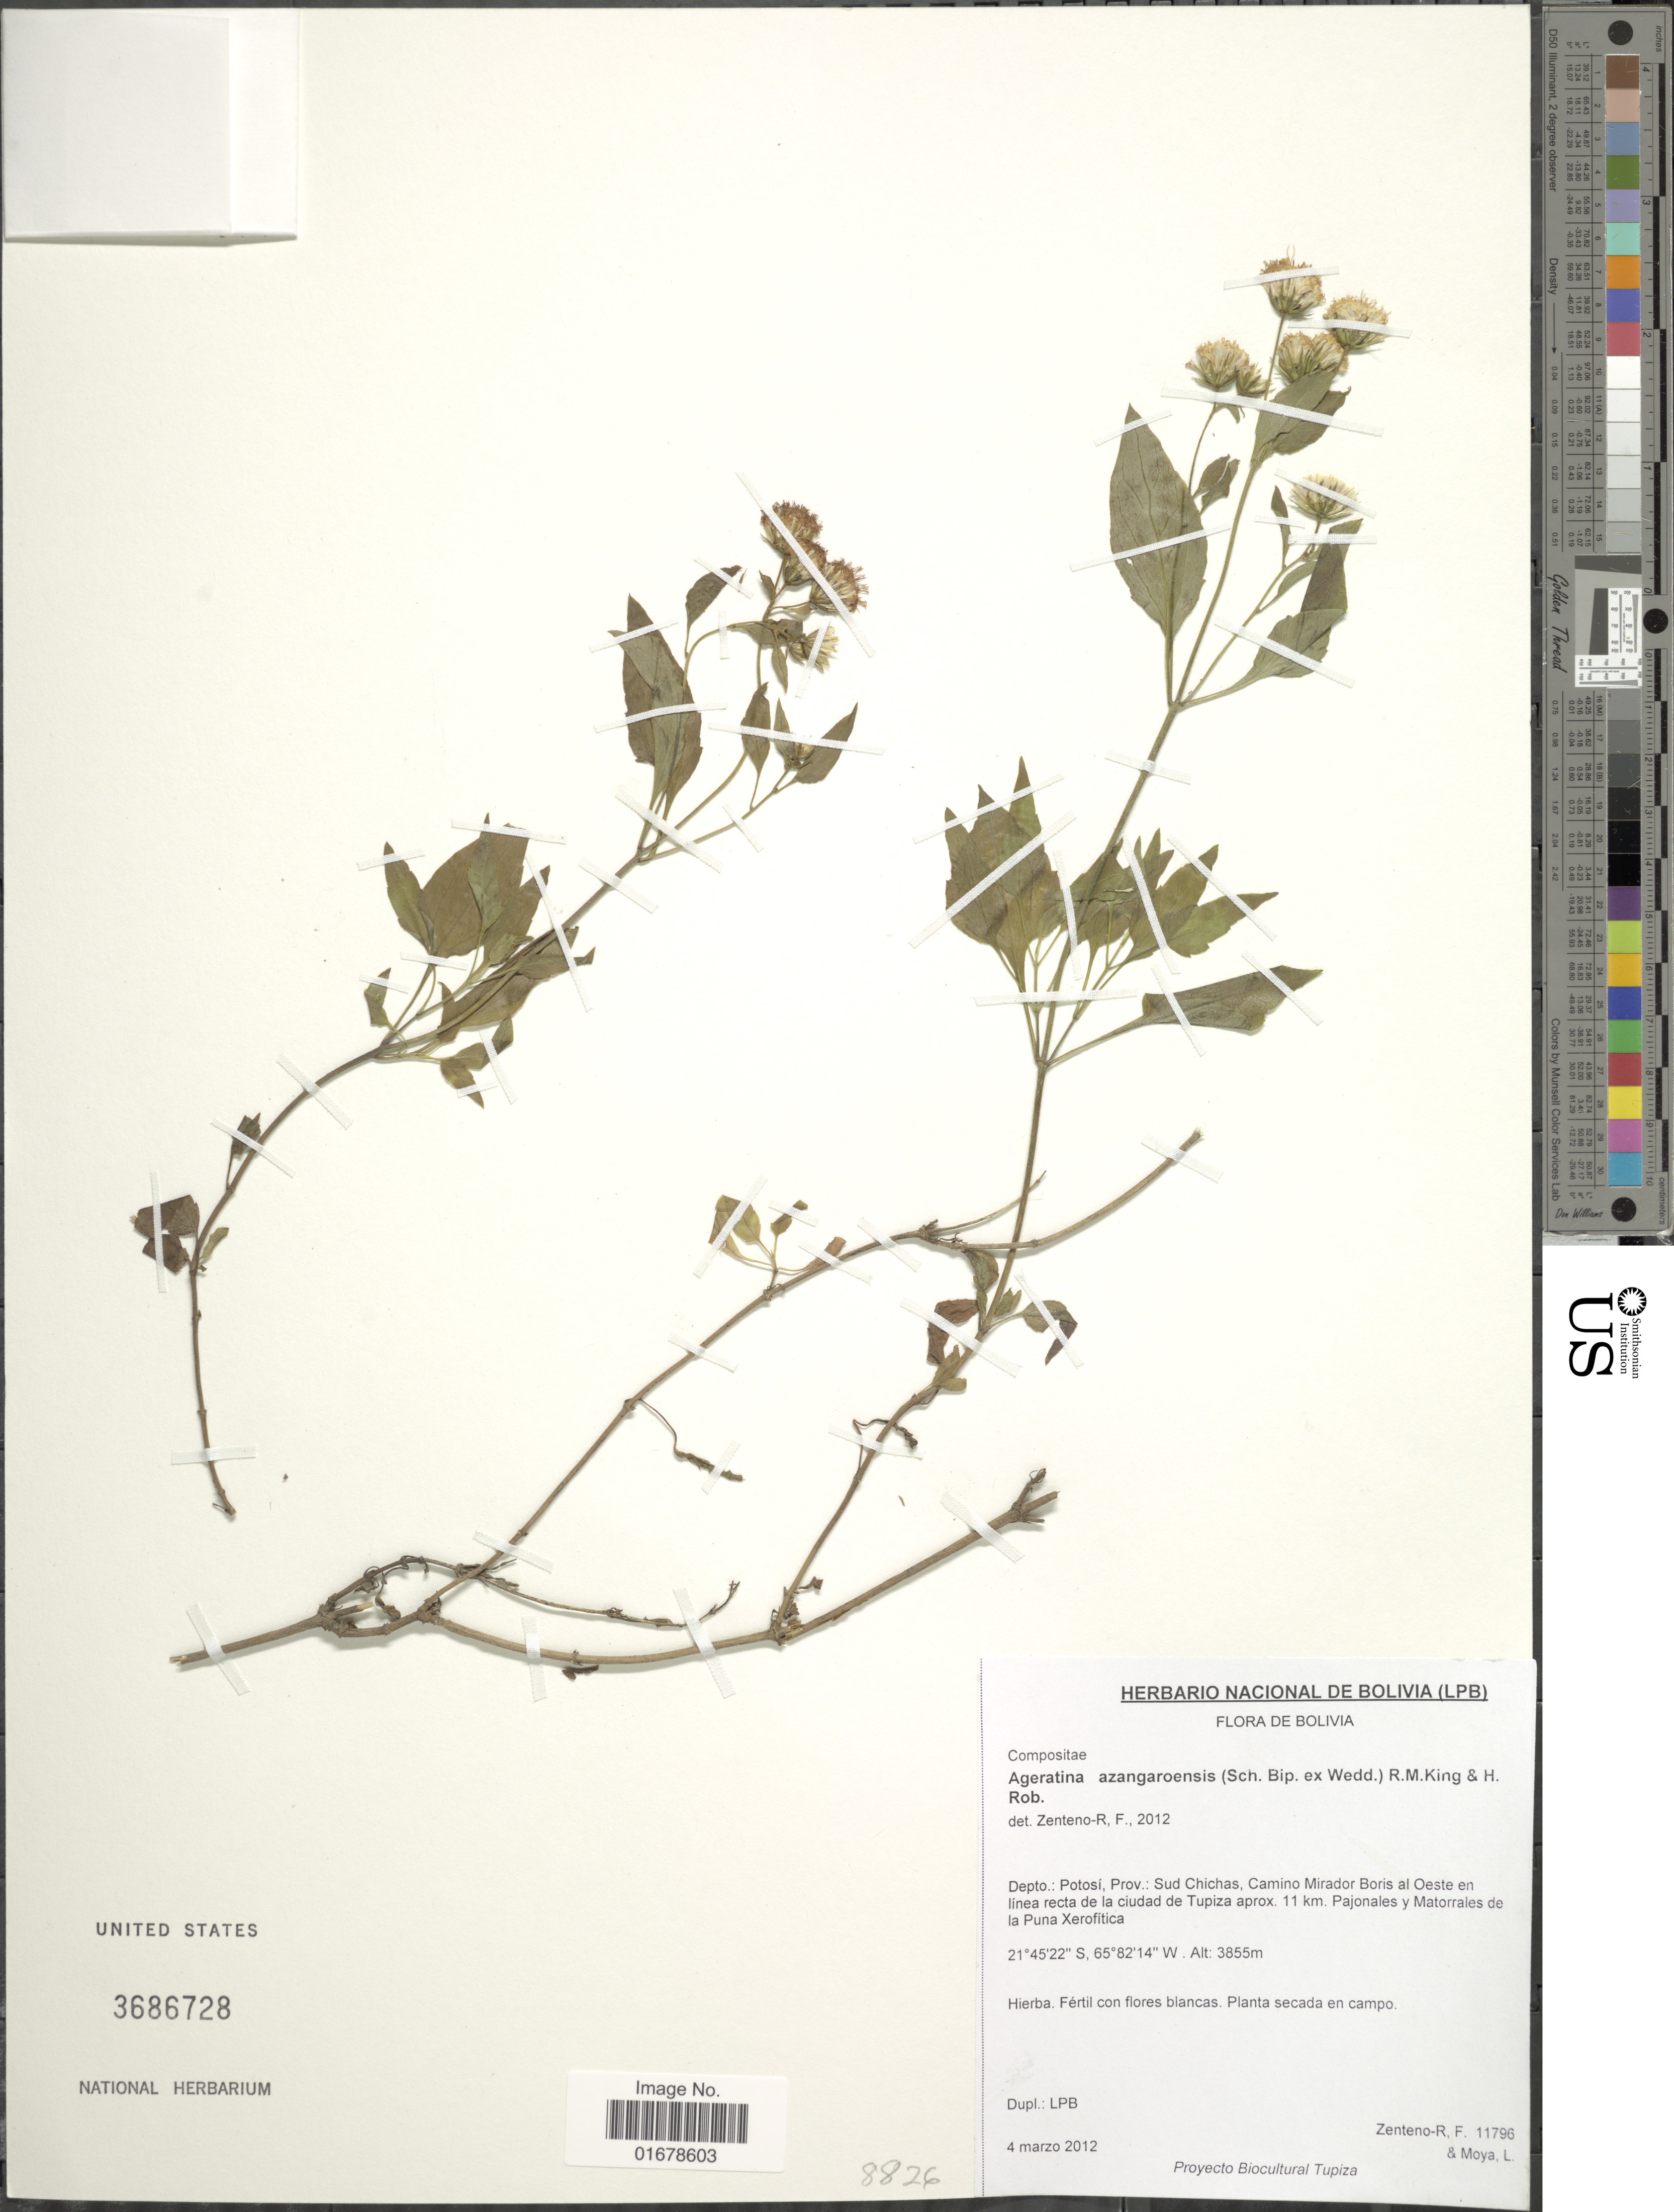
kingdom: Plantae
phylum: Tracheophyta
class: Magnoliopsida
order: Asterales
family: Asteraceae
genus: Ageratina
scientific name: Ageratina azangaroensis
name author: (Sch. Bip. ex Wedd.) R.M. King & H. Rob.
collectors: F. Zenteno & L. Moya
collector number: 11796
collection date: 2012-03-04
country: Bolivia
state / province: Potosi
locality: Depto. Potosi, Prov.: Sud Chichas, Camino Mirador Boris al Oeste en linea recta de la ciudad de Tupiza apro[Foreign script]. 11 km. Pajonales y Matorrales de la Puna [Foreign script] [Foreign script]erofitica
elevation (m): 3855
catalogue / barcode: US 3686728